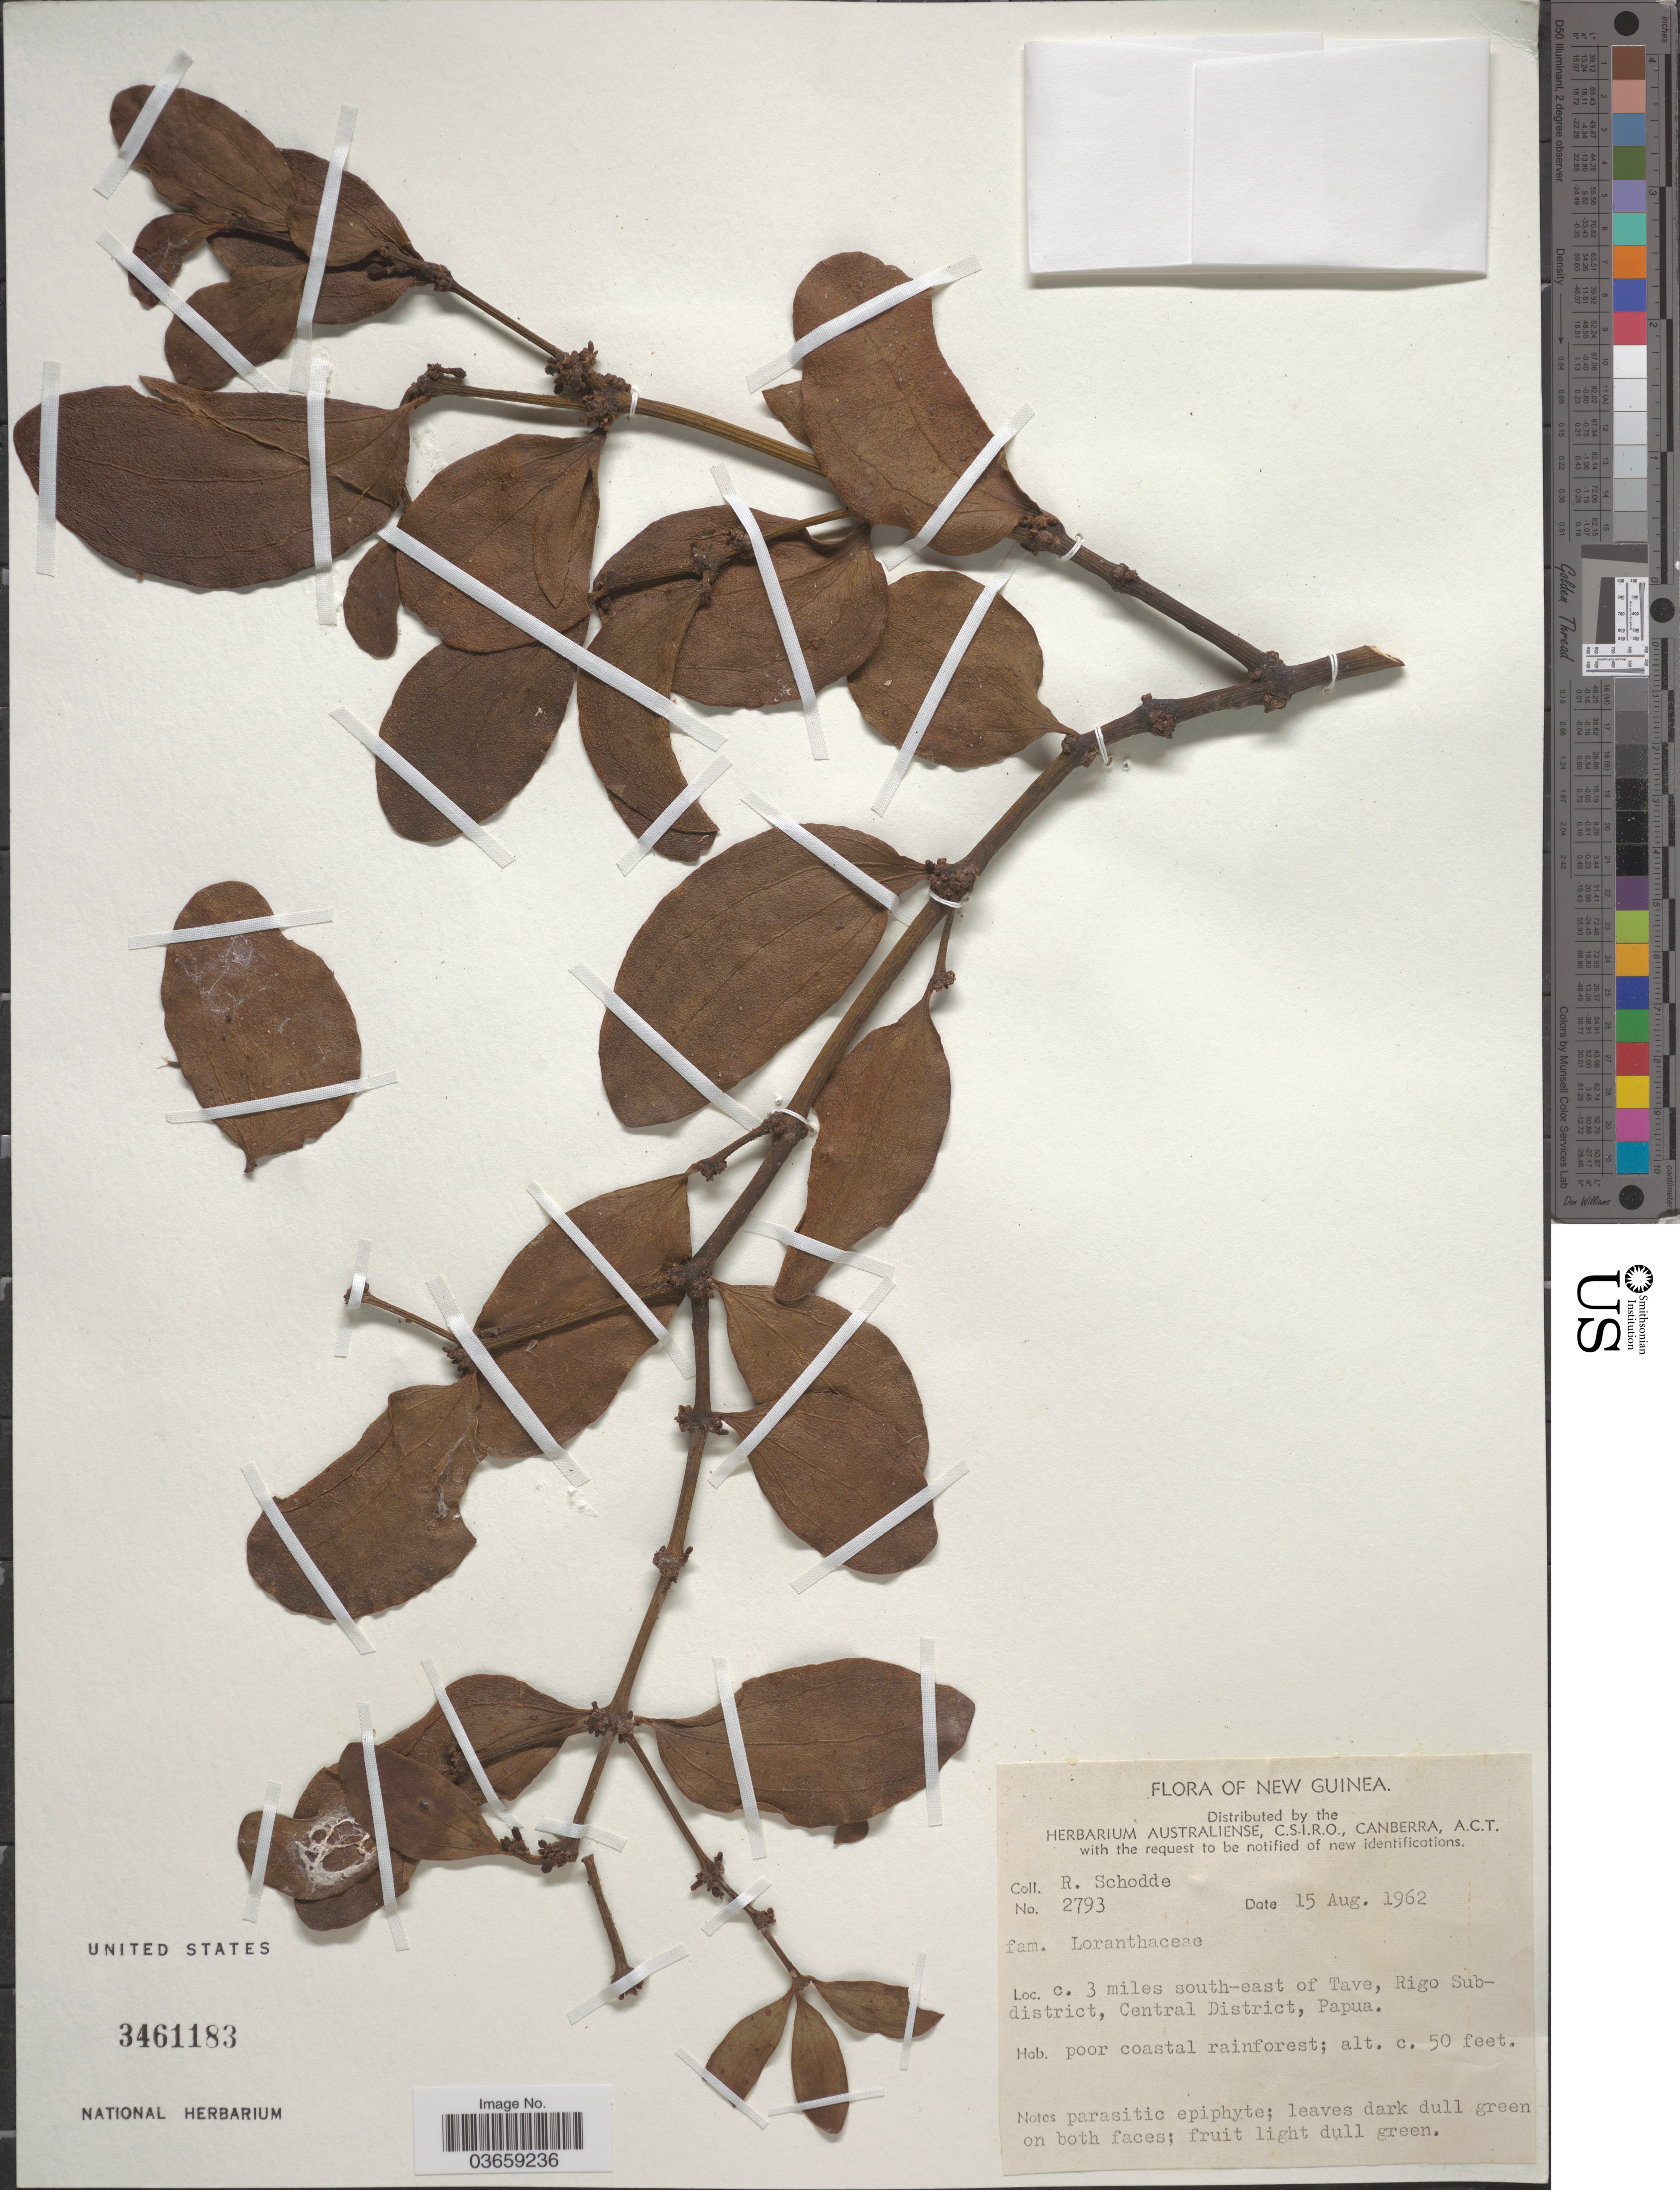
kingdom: Plantae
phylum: Tracheophyta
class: Magnoliopsida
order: Santalales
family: Viscaceae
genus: Viscum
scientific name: Viscum sp.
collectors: R. Schodde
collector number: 2793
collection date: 1962-08-15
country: Papua New Guinea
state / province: Central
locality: New Guinea. C. 3 miles south-east of Tave, Rigo Subdistrict, Central District, Papua.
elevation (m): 15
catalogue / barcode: US 3461183